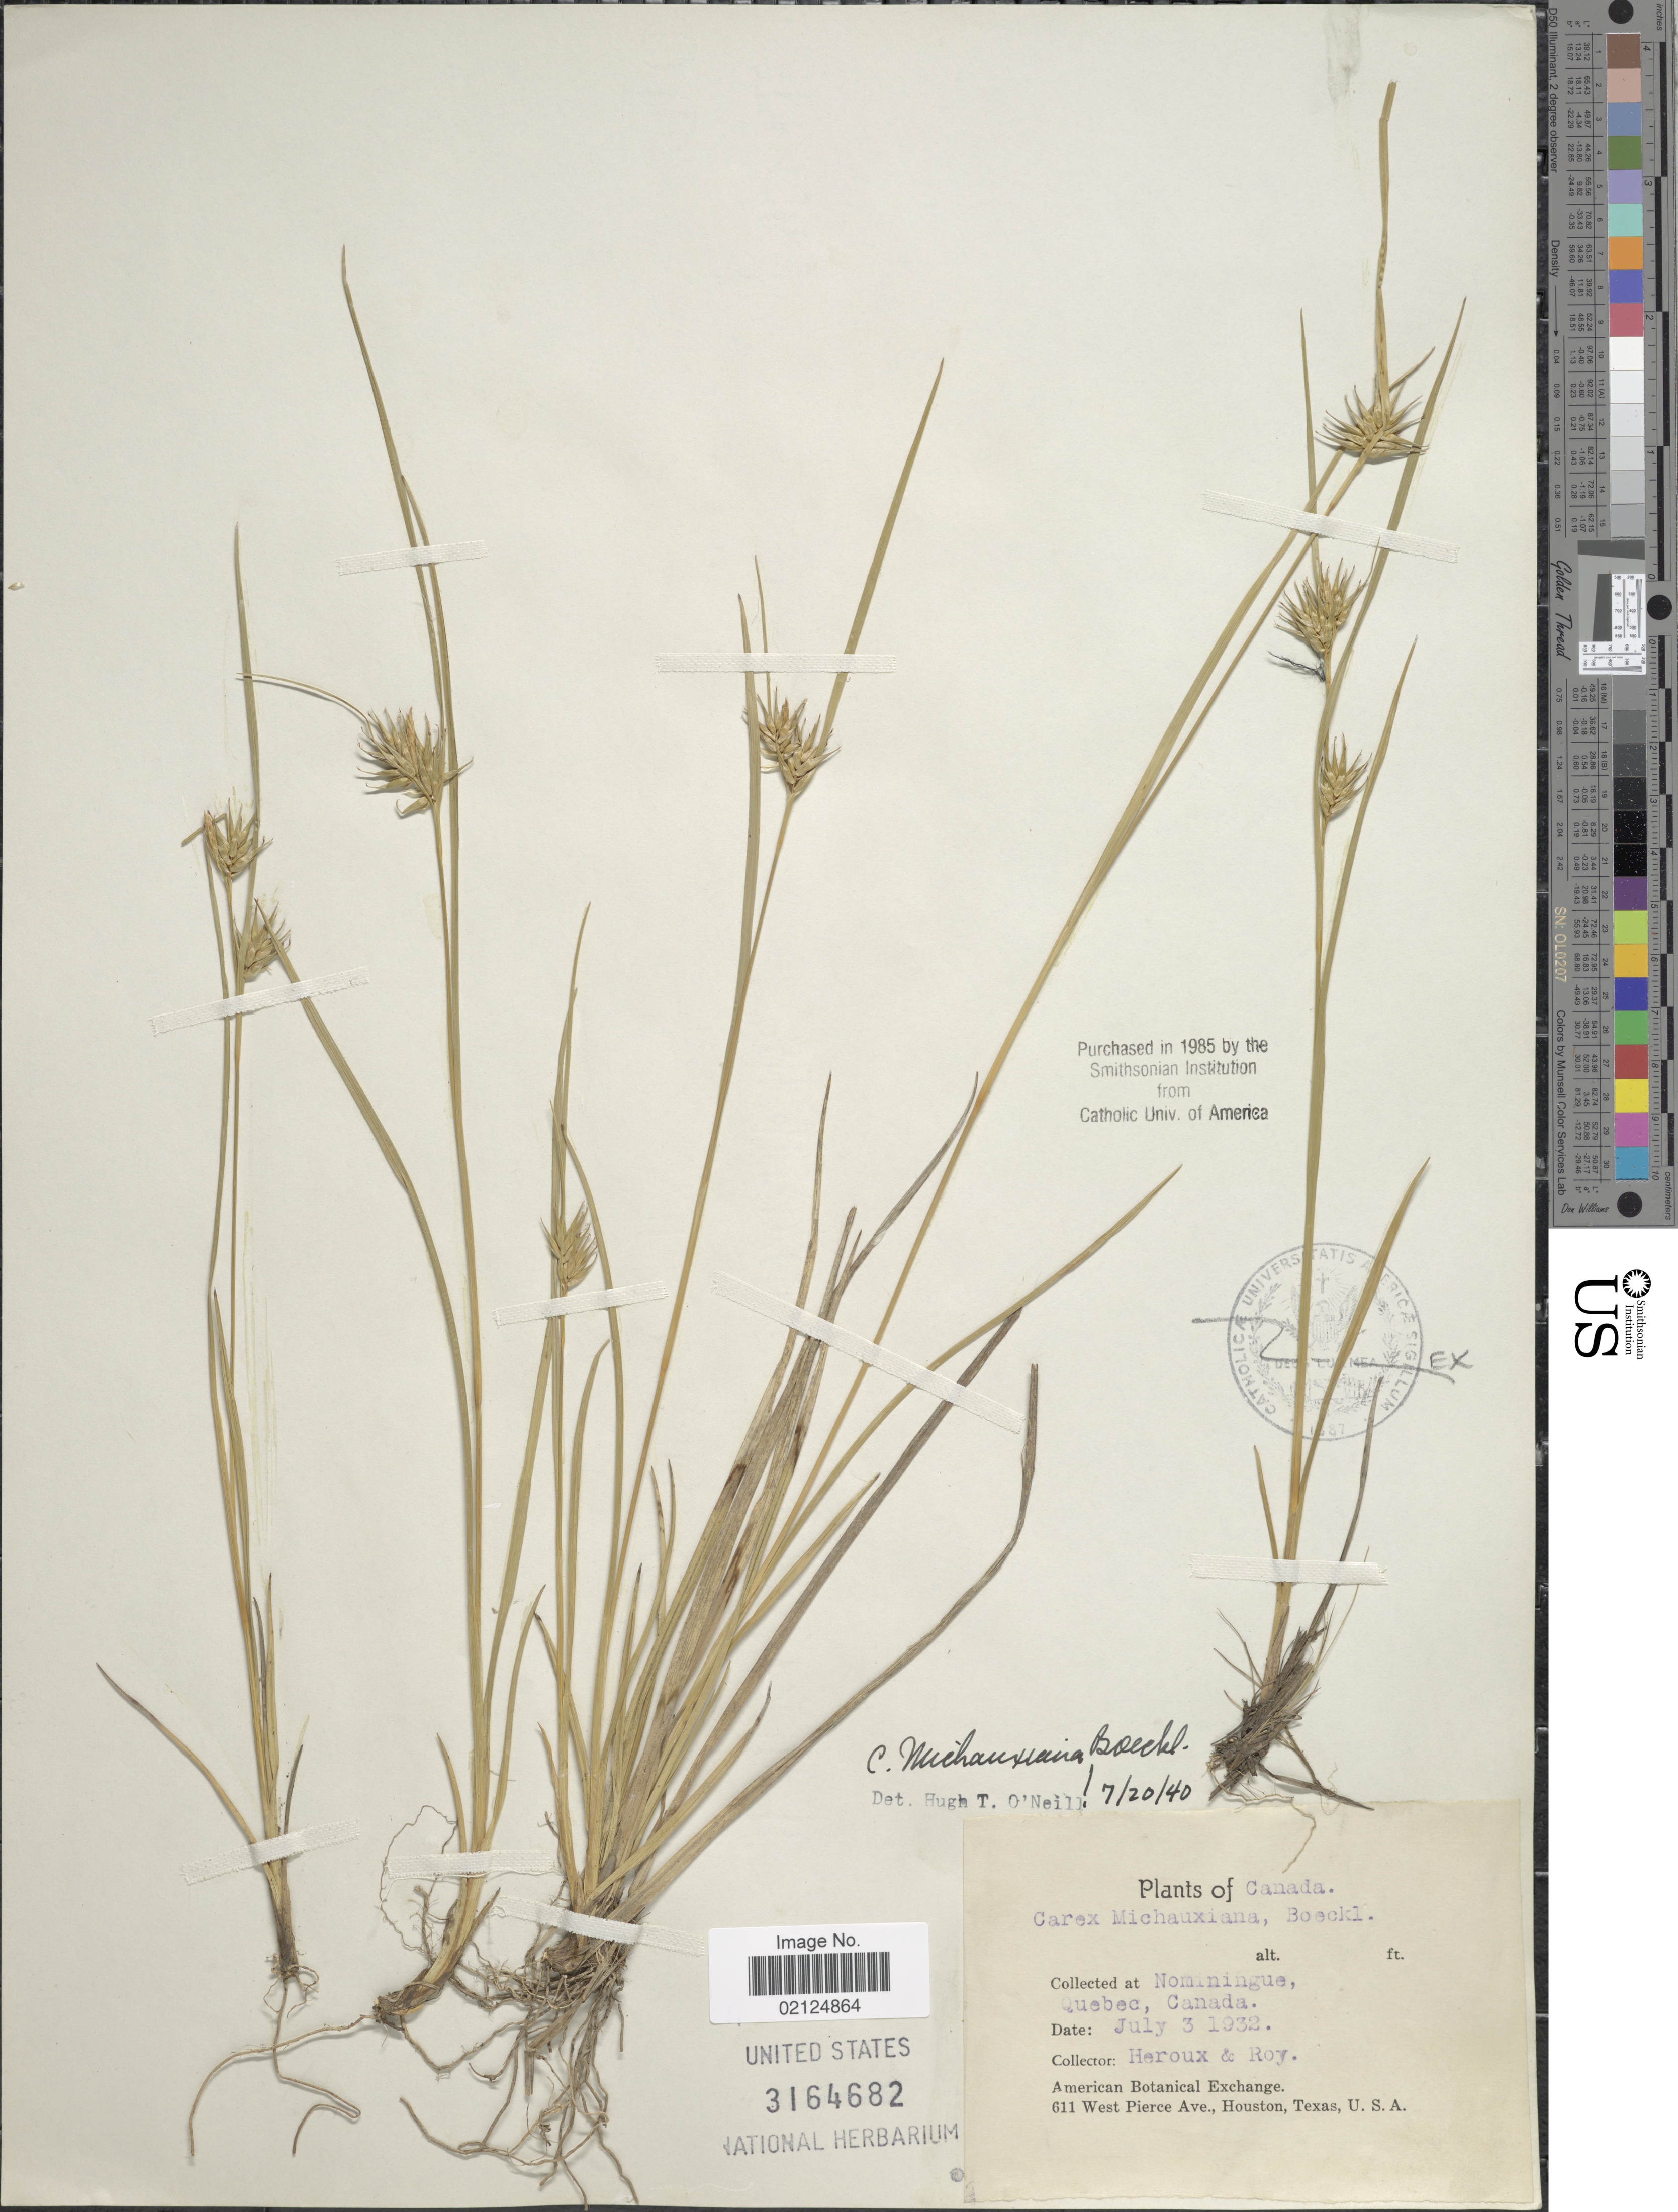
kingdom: Plantae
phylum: Tracheophyta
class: Liliopsida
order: Poales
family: Cyperaceae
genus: Carex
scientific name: Carex michauxiana subsp. michauxiana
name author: Boeckeler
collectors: Heroux & -. Roy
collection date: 1932-07-03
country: Canada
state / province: Quebec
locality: Nominingue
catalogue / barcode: US 3164682